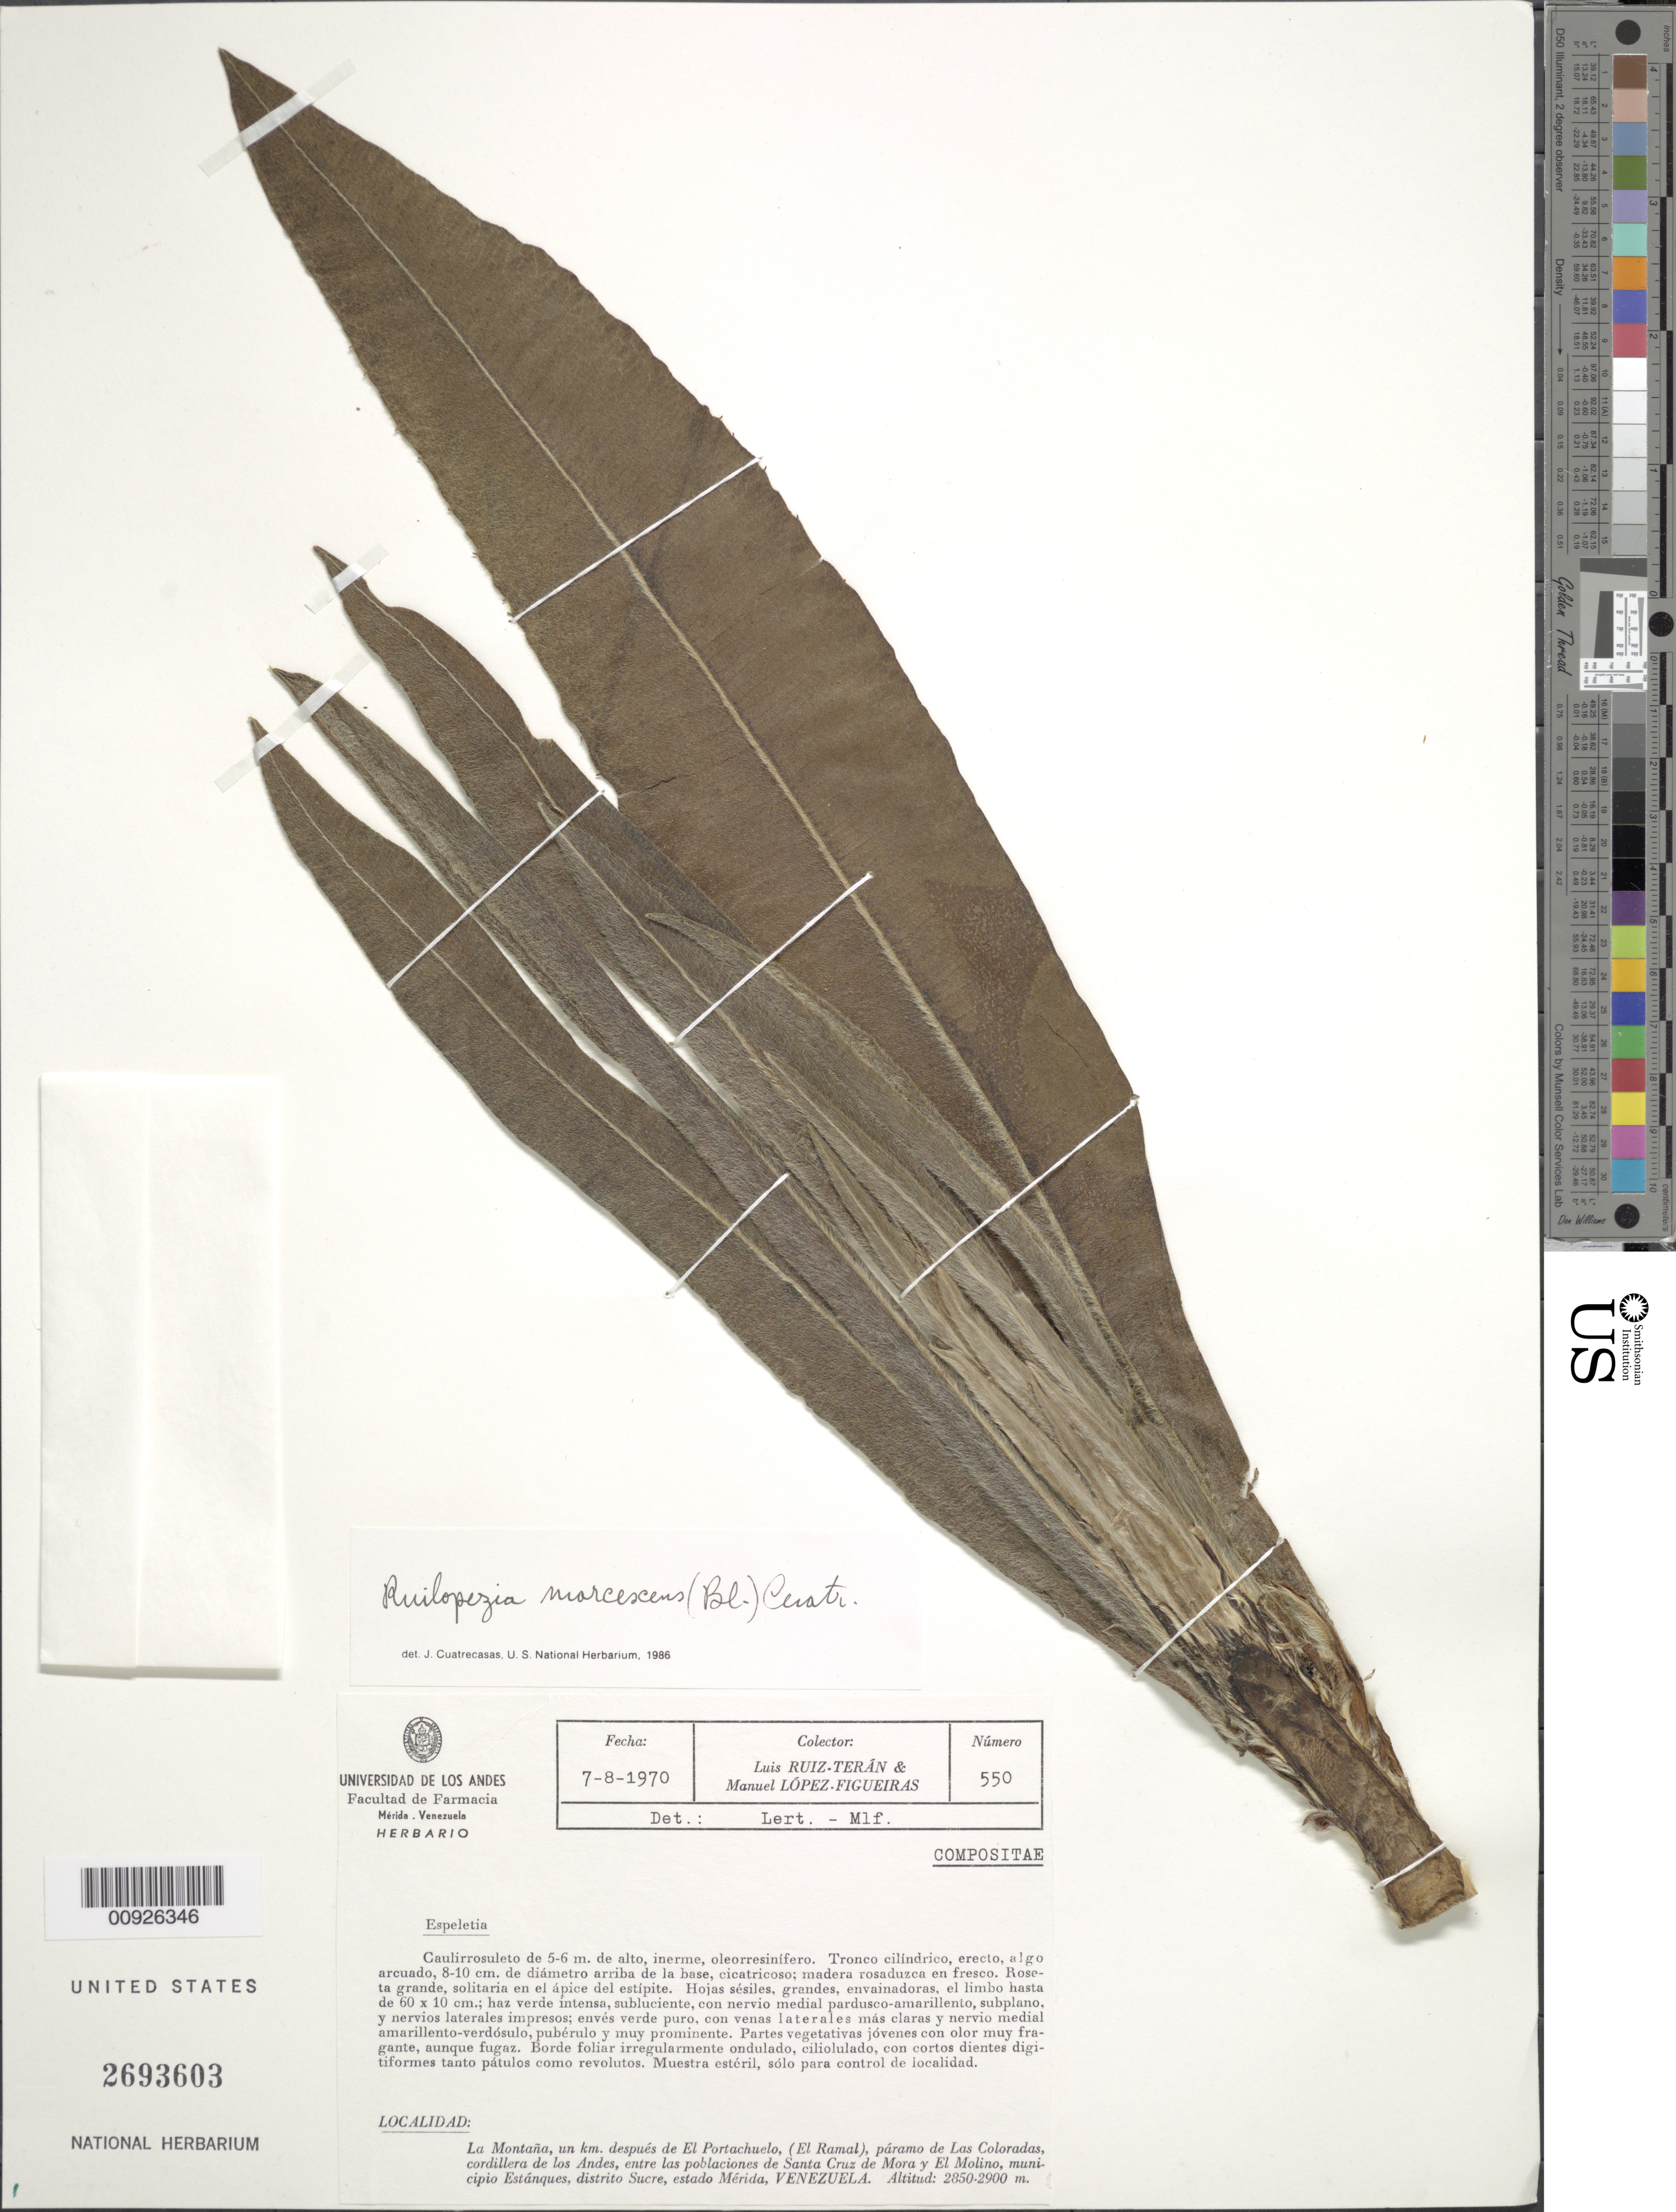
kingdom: Plantae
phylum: Tracheophyta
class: Magnoliopsida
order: Asterales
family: Asteraceae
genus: Ruilopezia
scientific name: Ruilopezia marcescens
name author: (S.F. Blake) Cuatrec.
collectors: L. E. Ruíz-Terán & M. López Figueiras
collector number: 550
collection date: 1970-08-07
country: Venezuela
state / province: Mérida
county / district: Sucre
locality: P. de las Coloradas. La Montaña, 1 km después del Portachuelo, (El ramal), entre las poblaciones de Santa Cruz de Mora y el Molino, M. Estanques.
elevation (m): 2850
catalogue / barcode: US 2693603